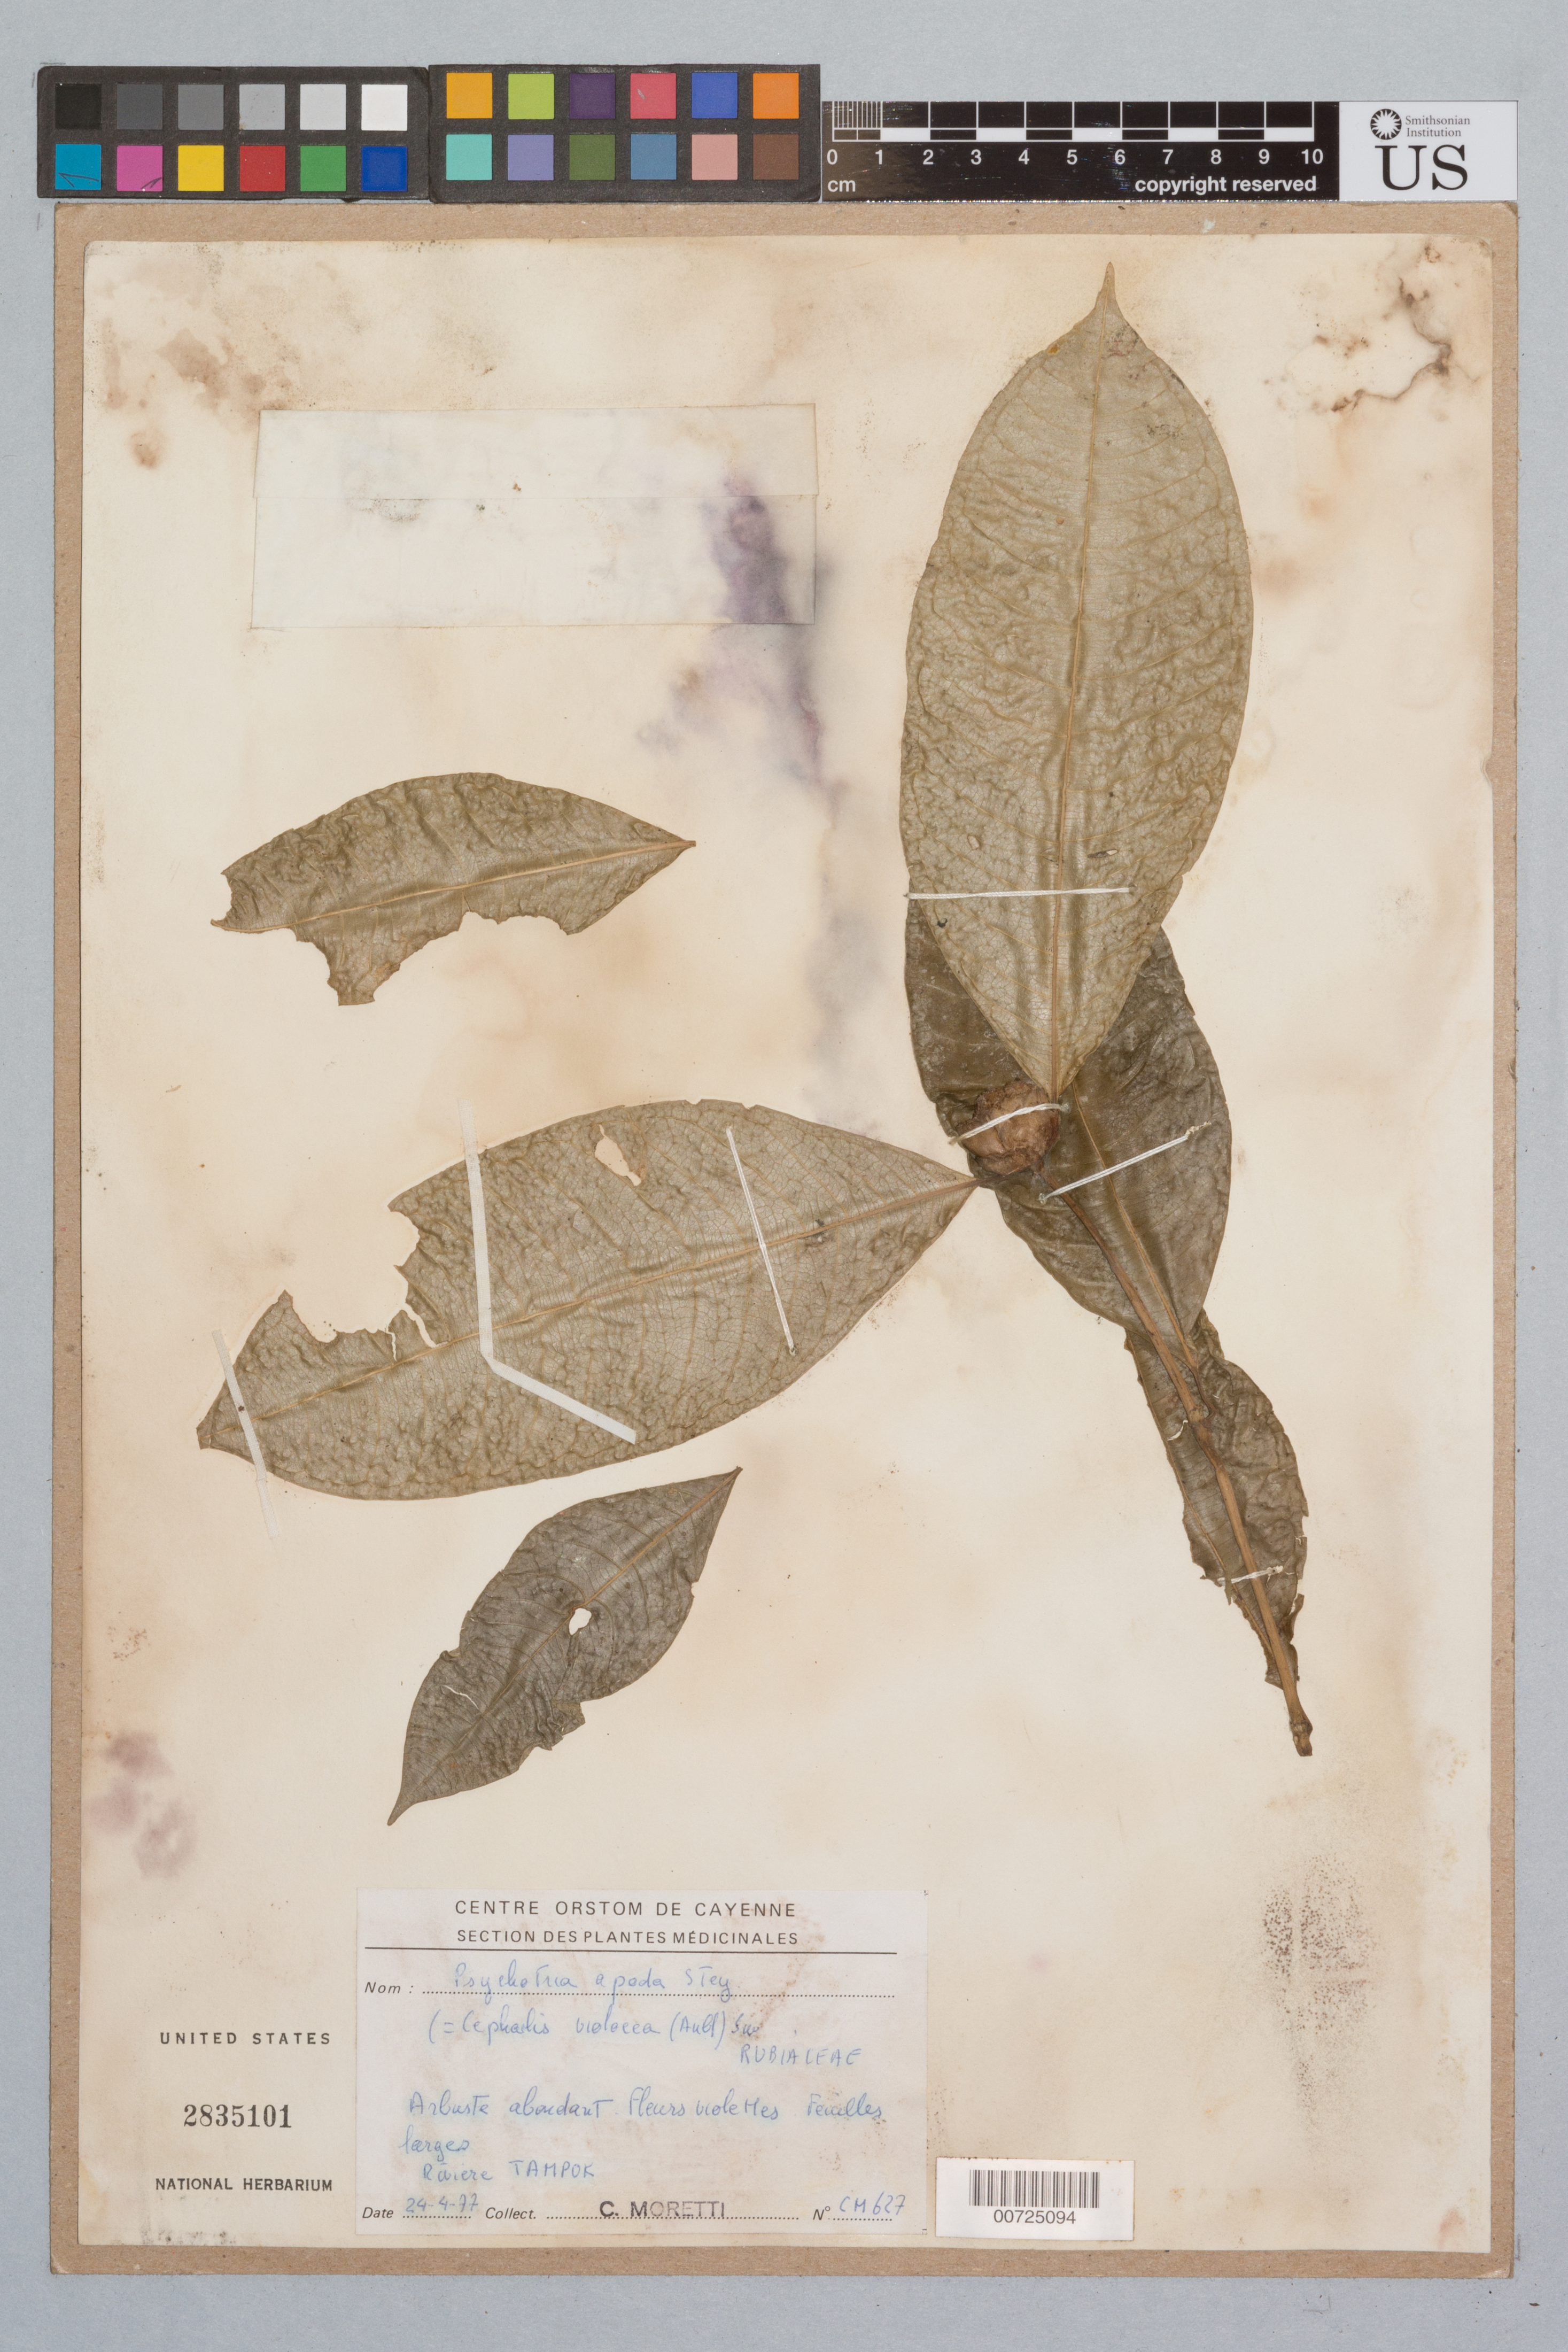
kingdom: Plantae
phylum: Tracheophyta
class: Magnoliopsida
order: Gentianales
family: Rubiaceae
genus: Palicourea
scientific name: Palicourea apoda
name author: (Steyerm.) Delprete & J.H. Kirkbr.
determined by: Kirkbride, J. H., Jr.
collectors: C. Moretti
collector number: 627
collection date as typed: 24-Apr-77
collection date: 1977-04-24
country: French Guiana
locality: Rivière Tampoc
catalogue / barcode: US 2835101